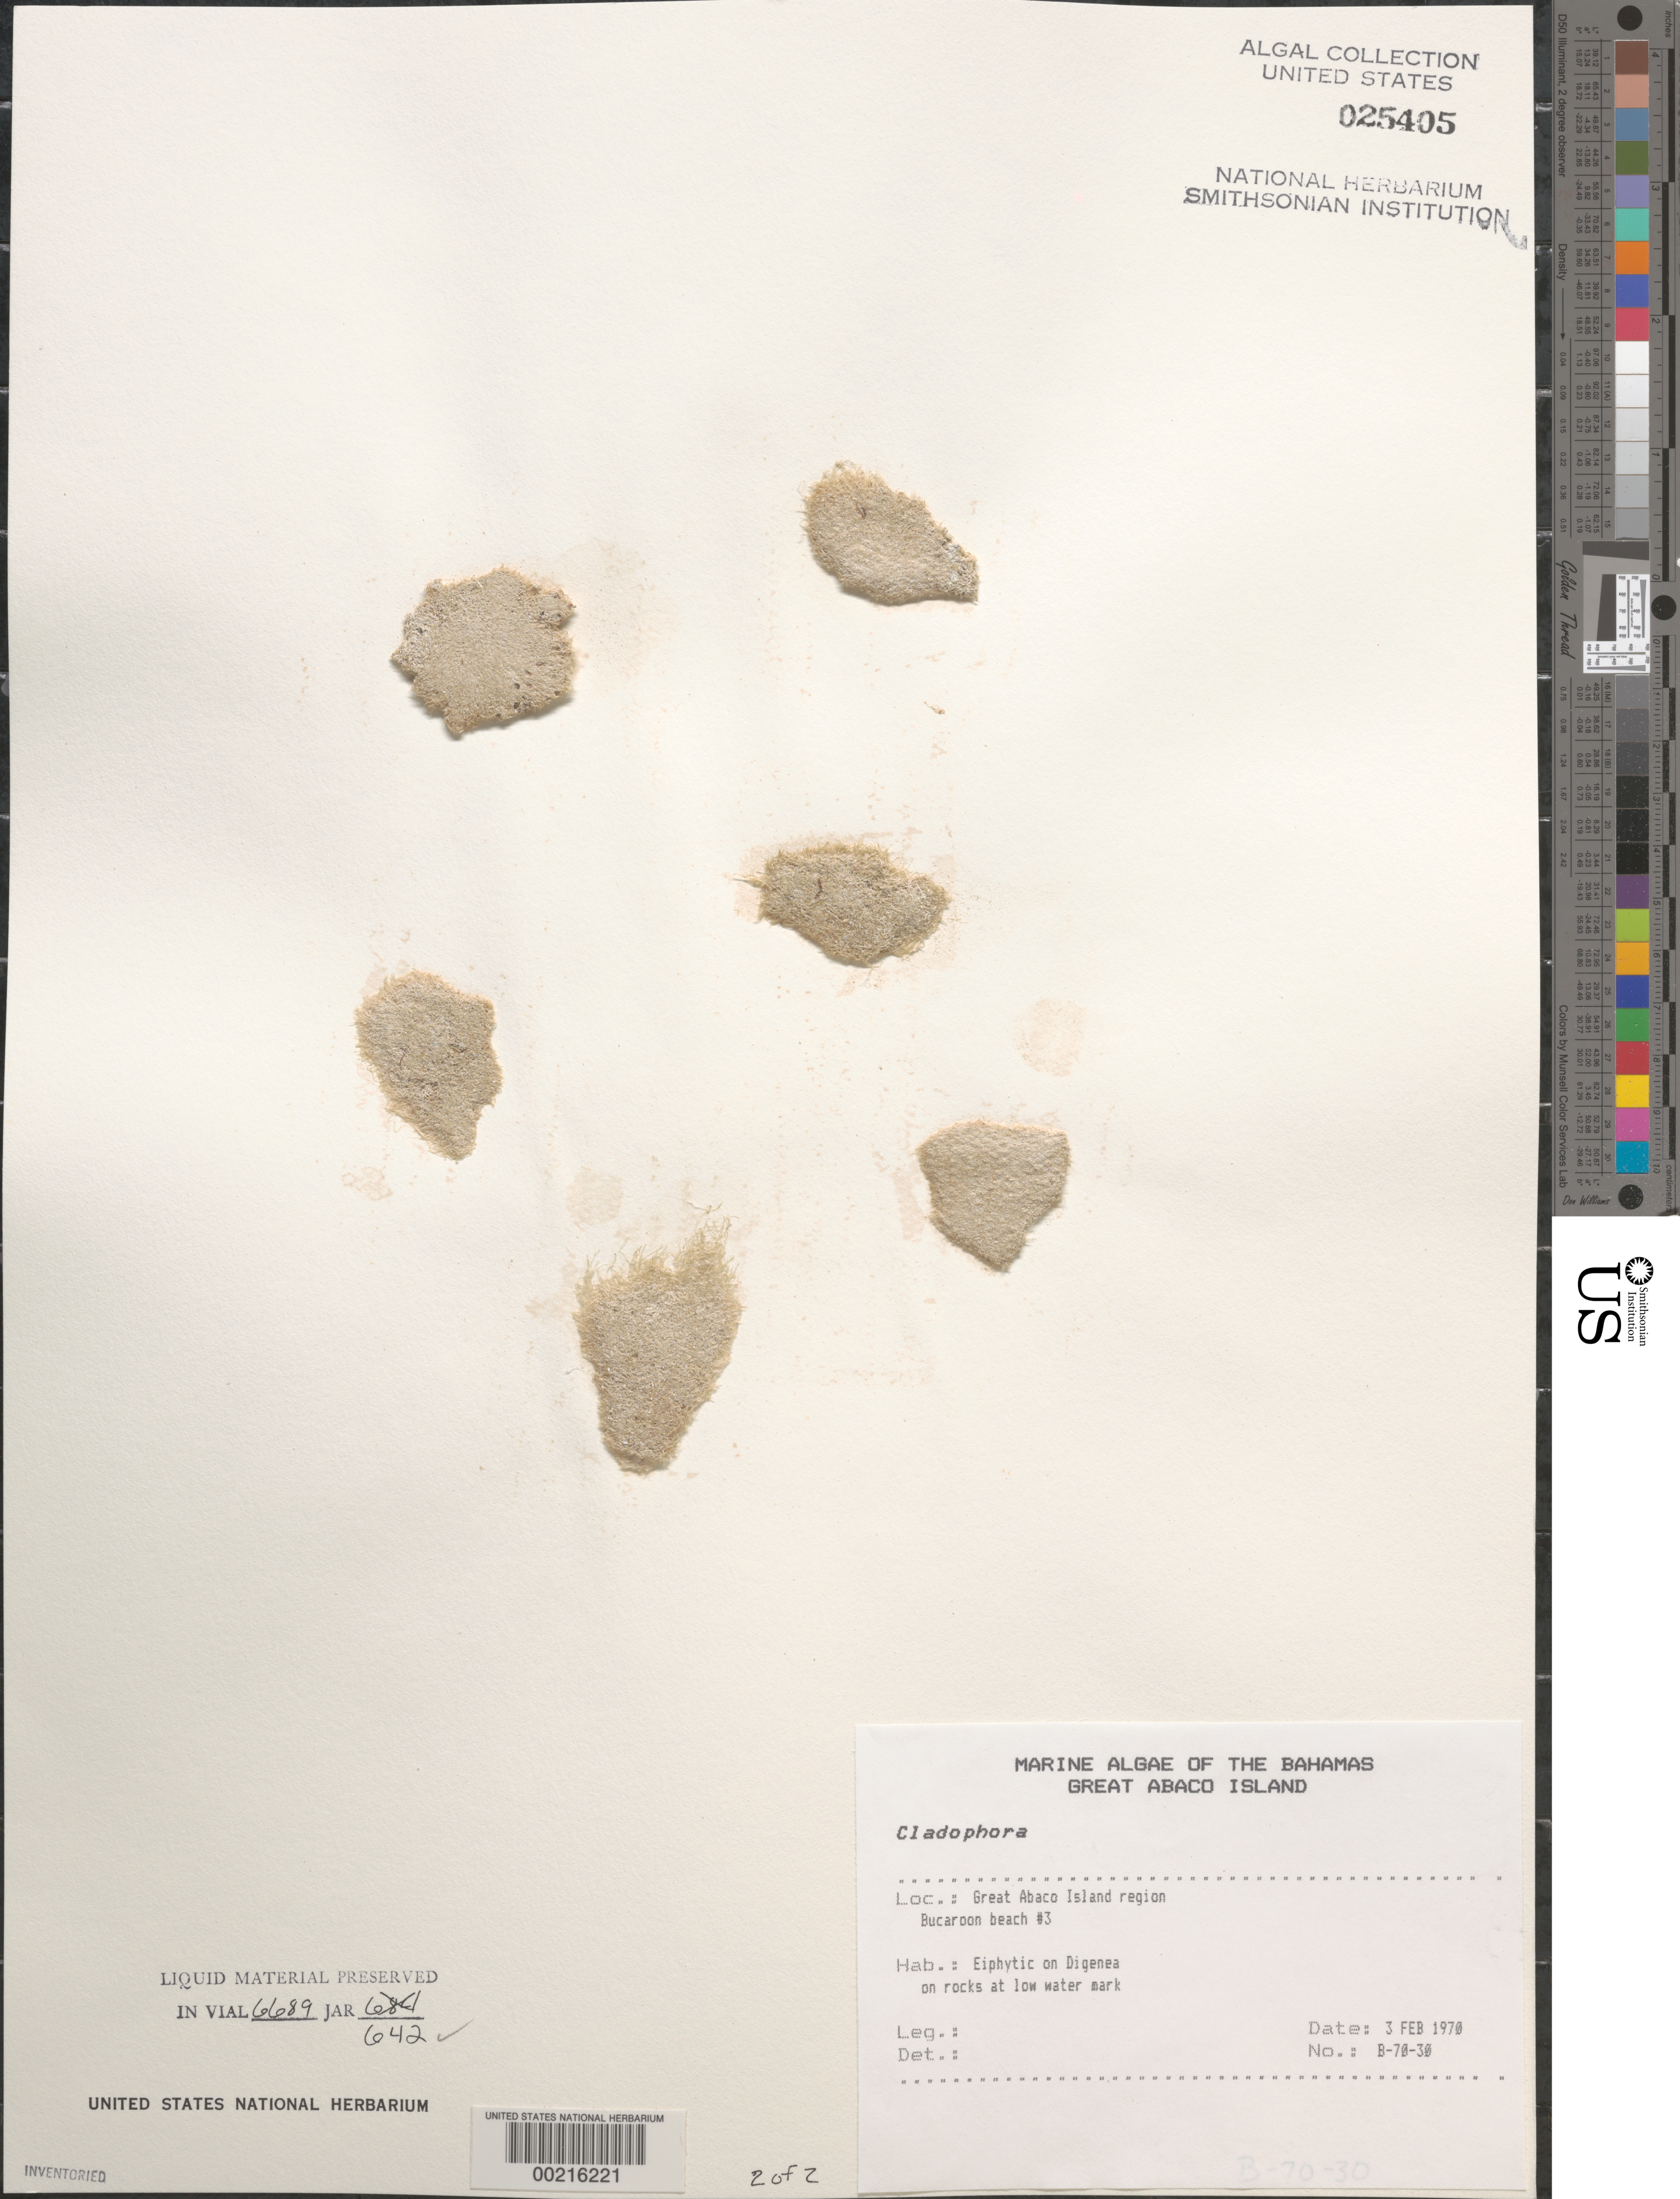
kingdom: Plantae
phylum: Chlorophyta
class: Ulvophyceae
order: Cladophorales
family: Cladophoraceae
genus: Cladophora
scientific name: Cladophora sp.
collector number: B-70-30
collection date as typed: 03 Feb 1970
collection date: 1970-02-03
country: Bahamas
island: Great Abaco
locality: Buckaroon Bay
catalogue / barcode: US 25405